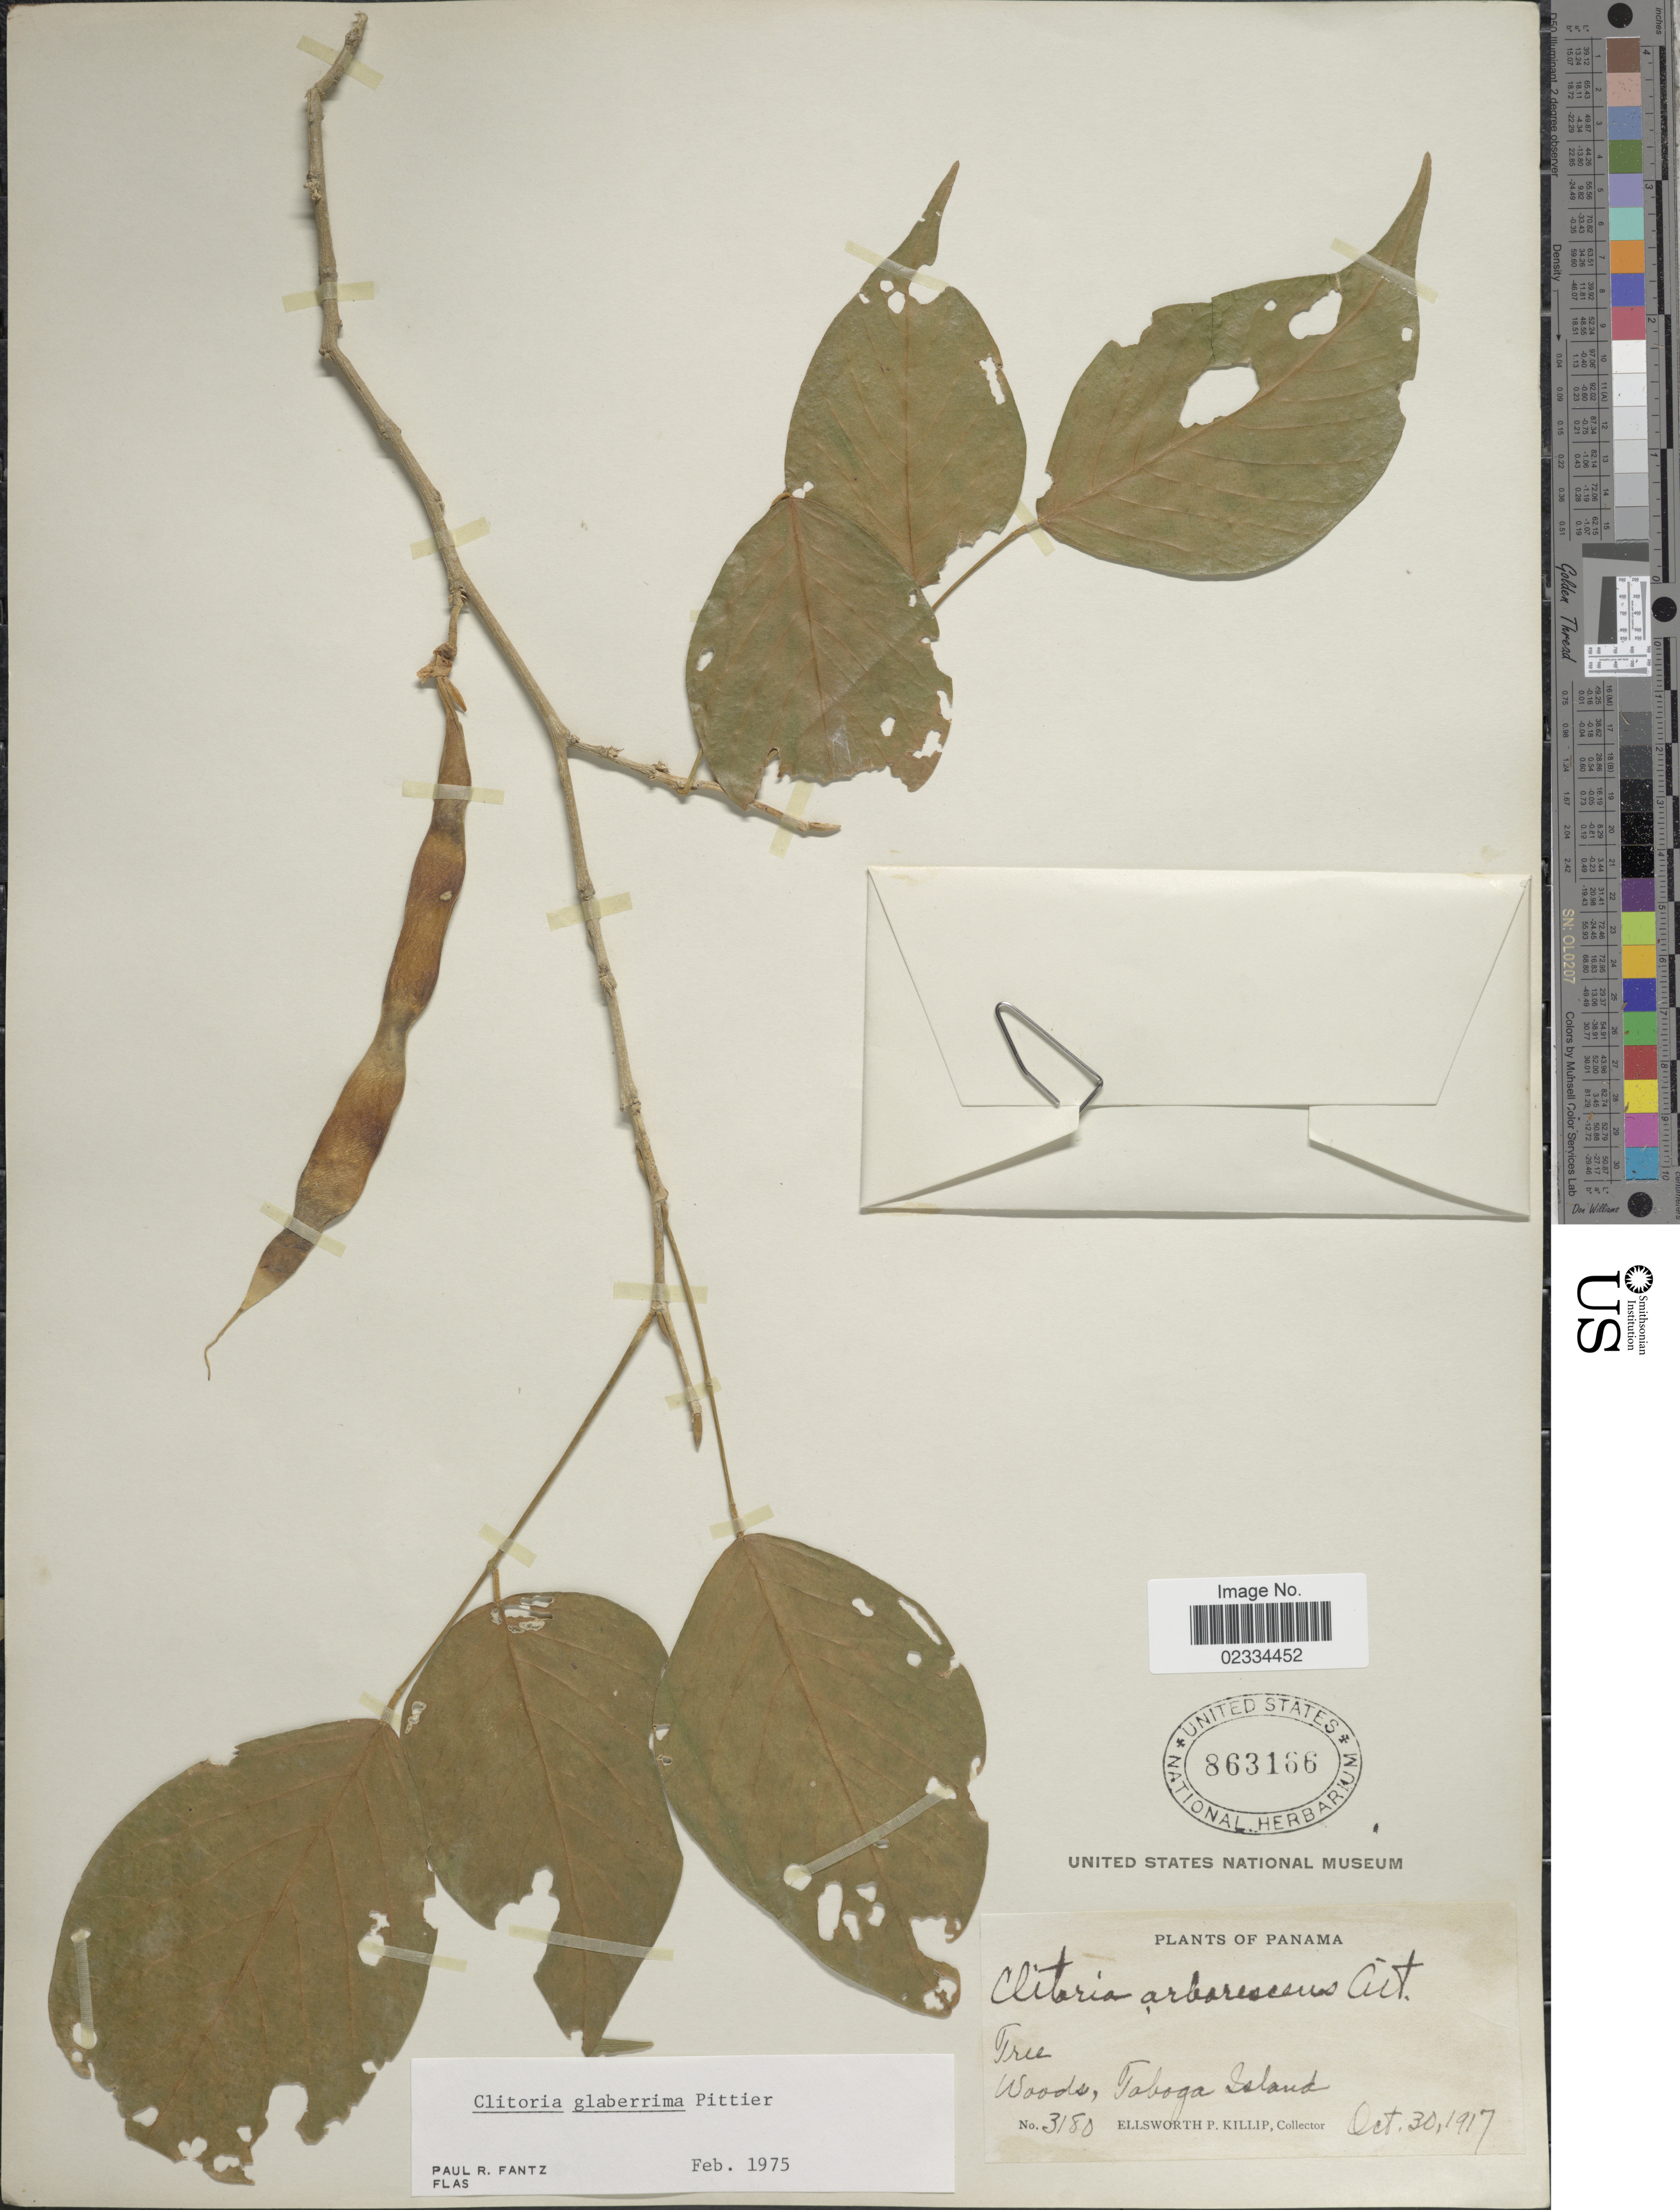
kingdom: Plantae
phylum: Tracheophyta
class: Magnoliopsida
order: Fabales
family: Fabaceae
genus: Clitoria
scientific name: Clitoria glaberrima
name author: Pittier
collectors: E. P. Killip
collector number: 3180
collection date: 1917-10-30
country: Panama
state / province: Panamá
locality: Taboga Island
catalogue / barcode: US 863166